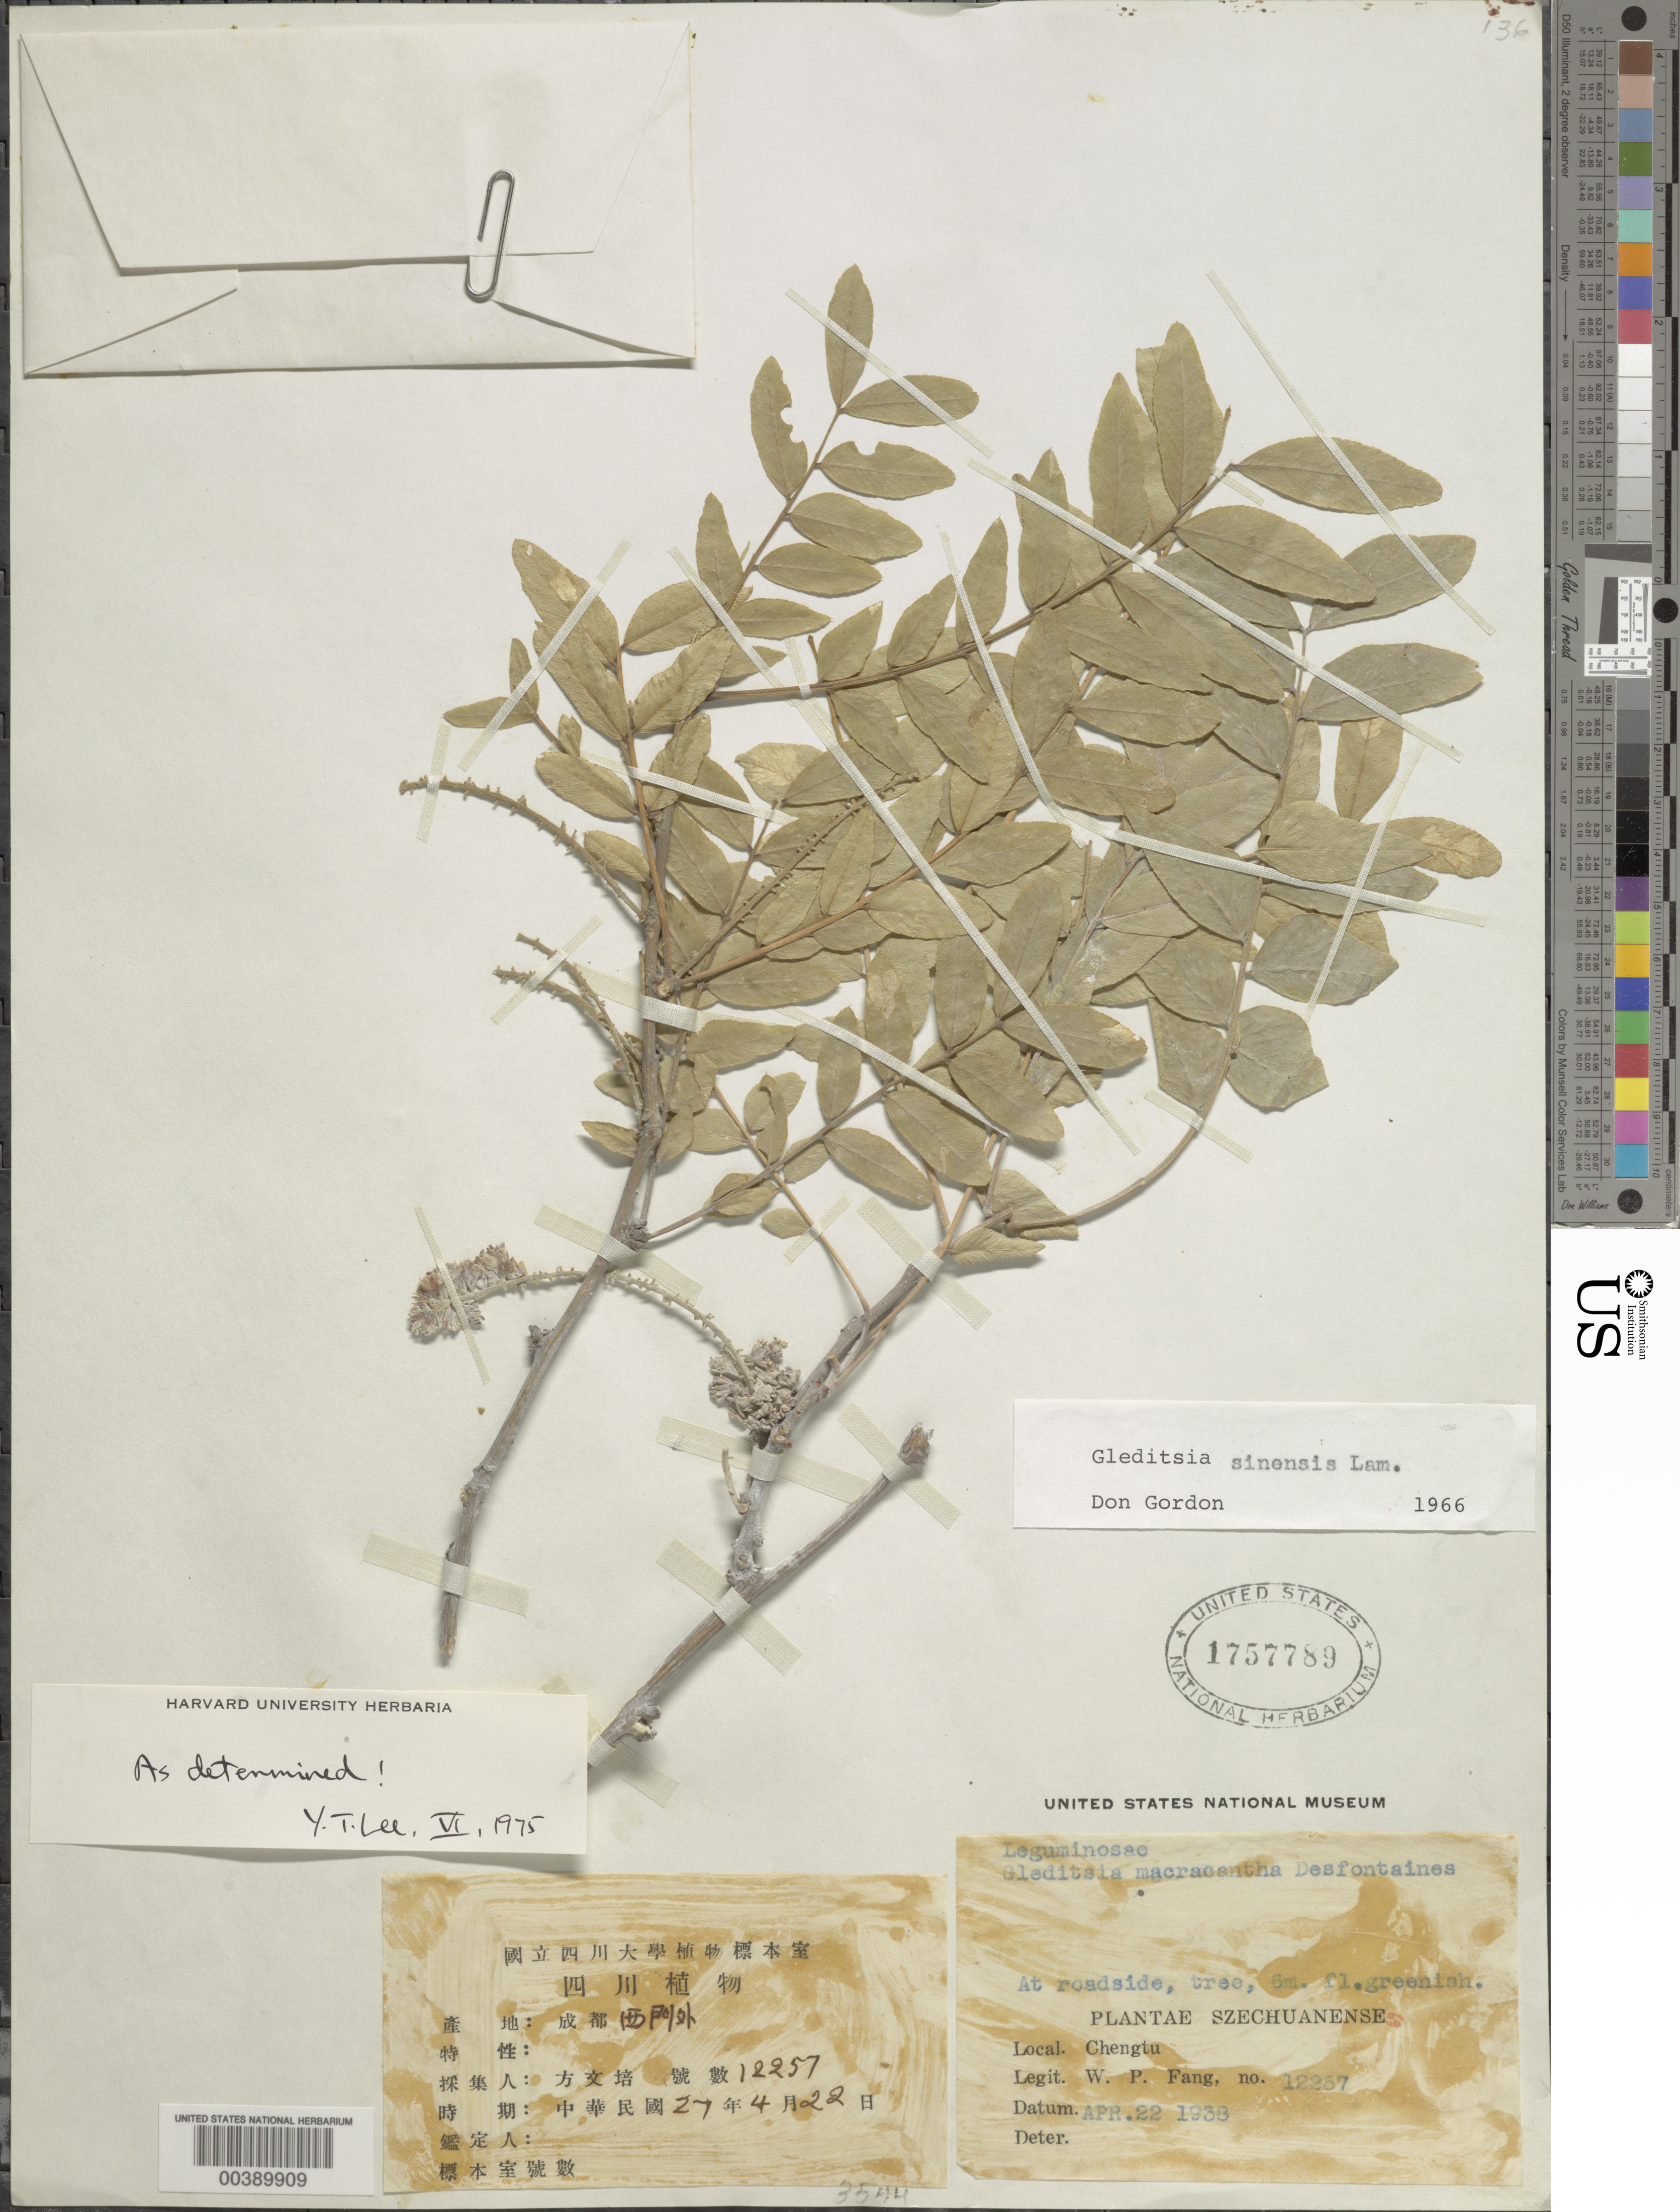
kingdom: Plantae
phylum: Tracheophyta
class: Magnoliopsida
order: Fabales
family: Fabaceae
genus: Gleditsia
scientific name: Gleditsia sinensis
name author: Lam.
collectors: W. P. Fang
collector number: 12257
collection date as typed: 22 Apr 1938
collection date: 1938-04-22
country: China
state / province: Sichuan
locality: Chengtu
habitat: At roadside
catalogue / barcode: US 1757789